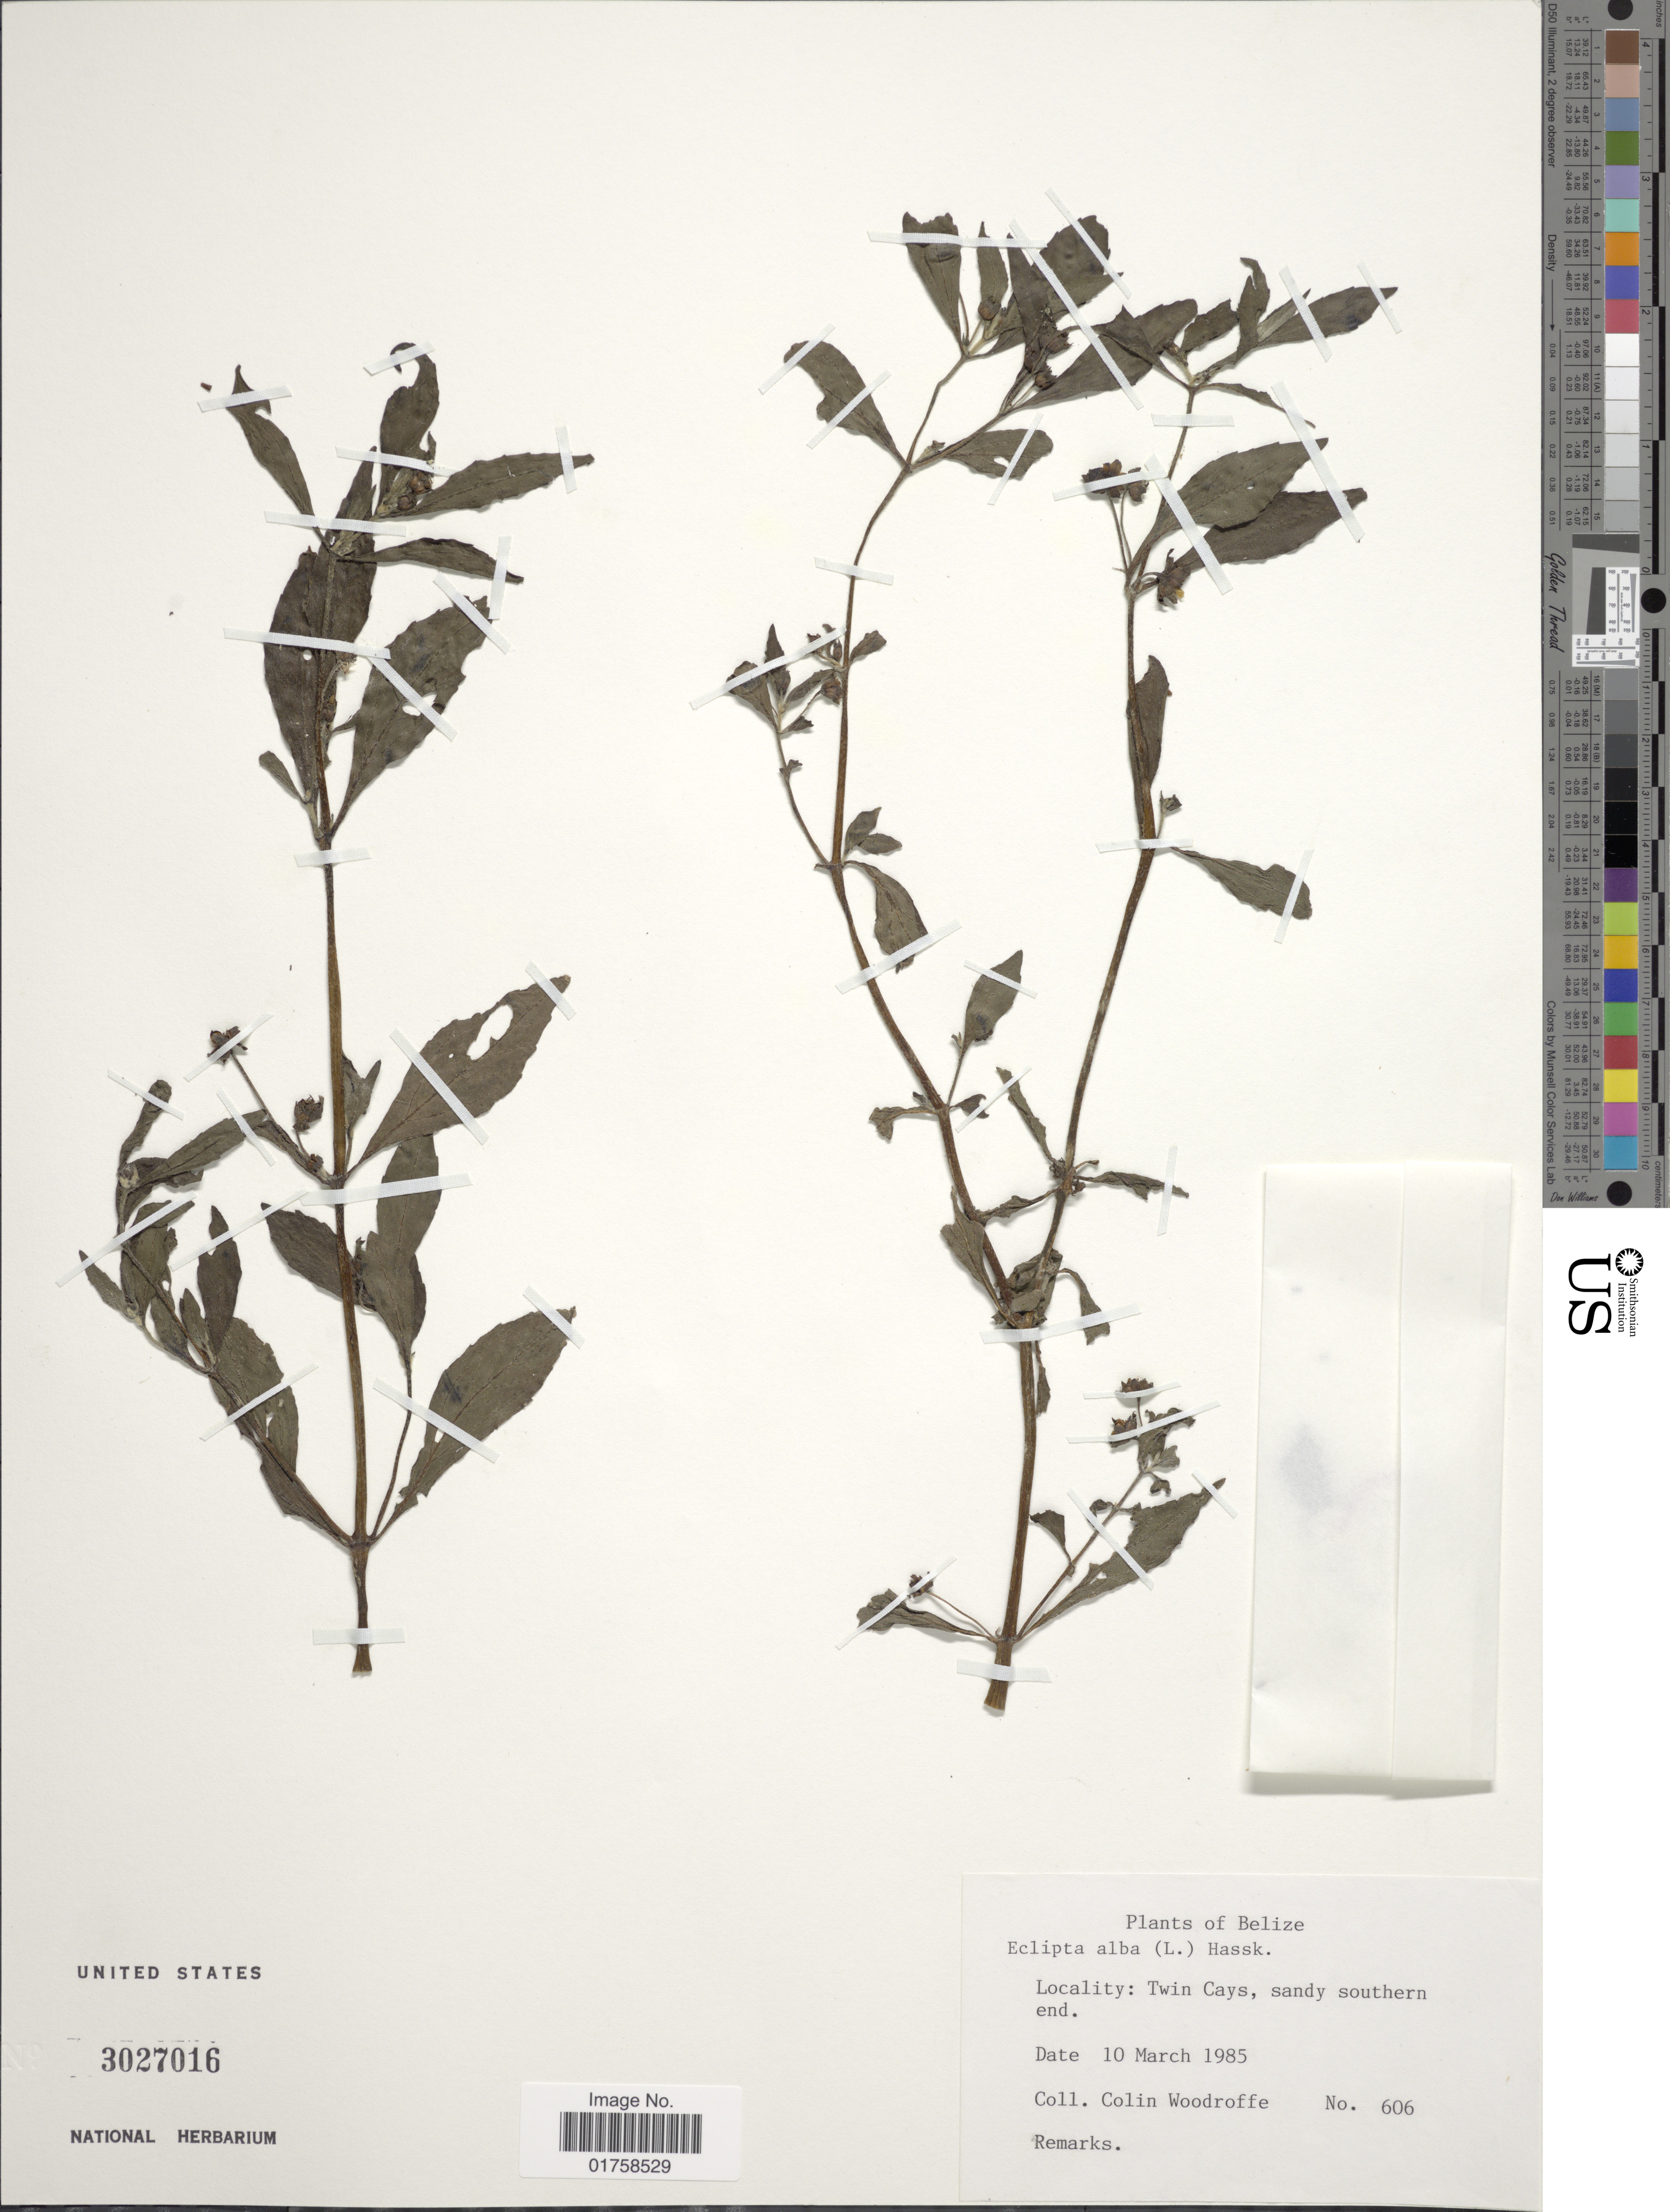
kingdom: Plantae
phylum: Tracheophyta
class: Magnoliopsida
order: Asterales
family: Asteraceae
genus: Eclipta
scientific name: Eclipta alba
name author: (L.) Hassk.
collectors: C. Woodroffe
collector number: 606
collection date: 1985-03-10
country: Belize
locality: Belize. Twin Cays, sandy southern end.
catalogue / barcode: US 3027016